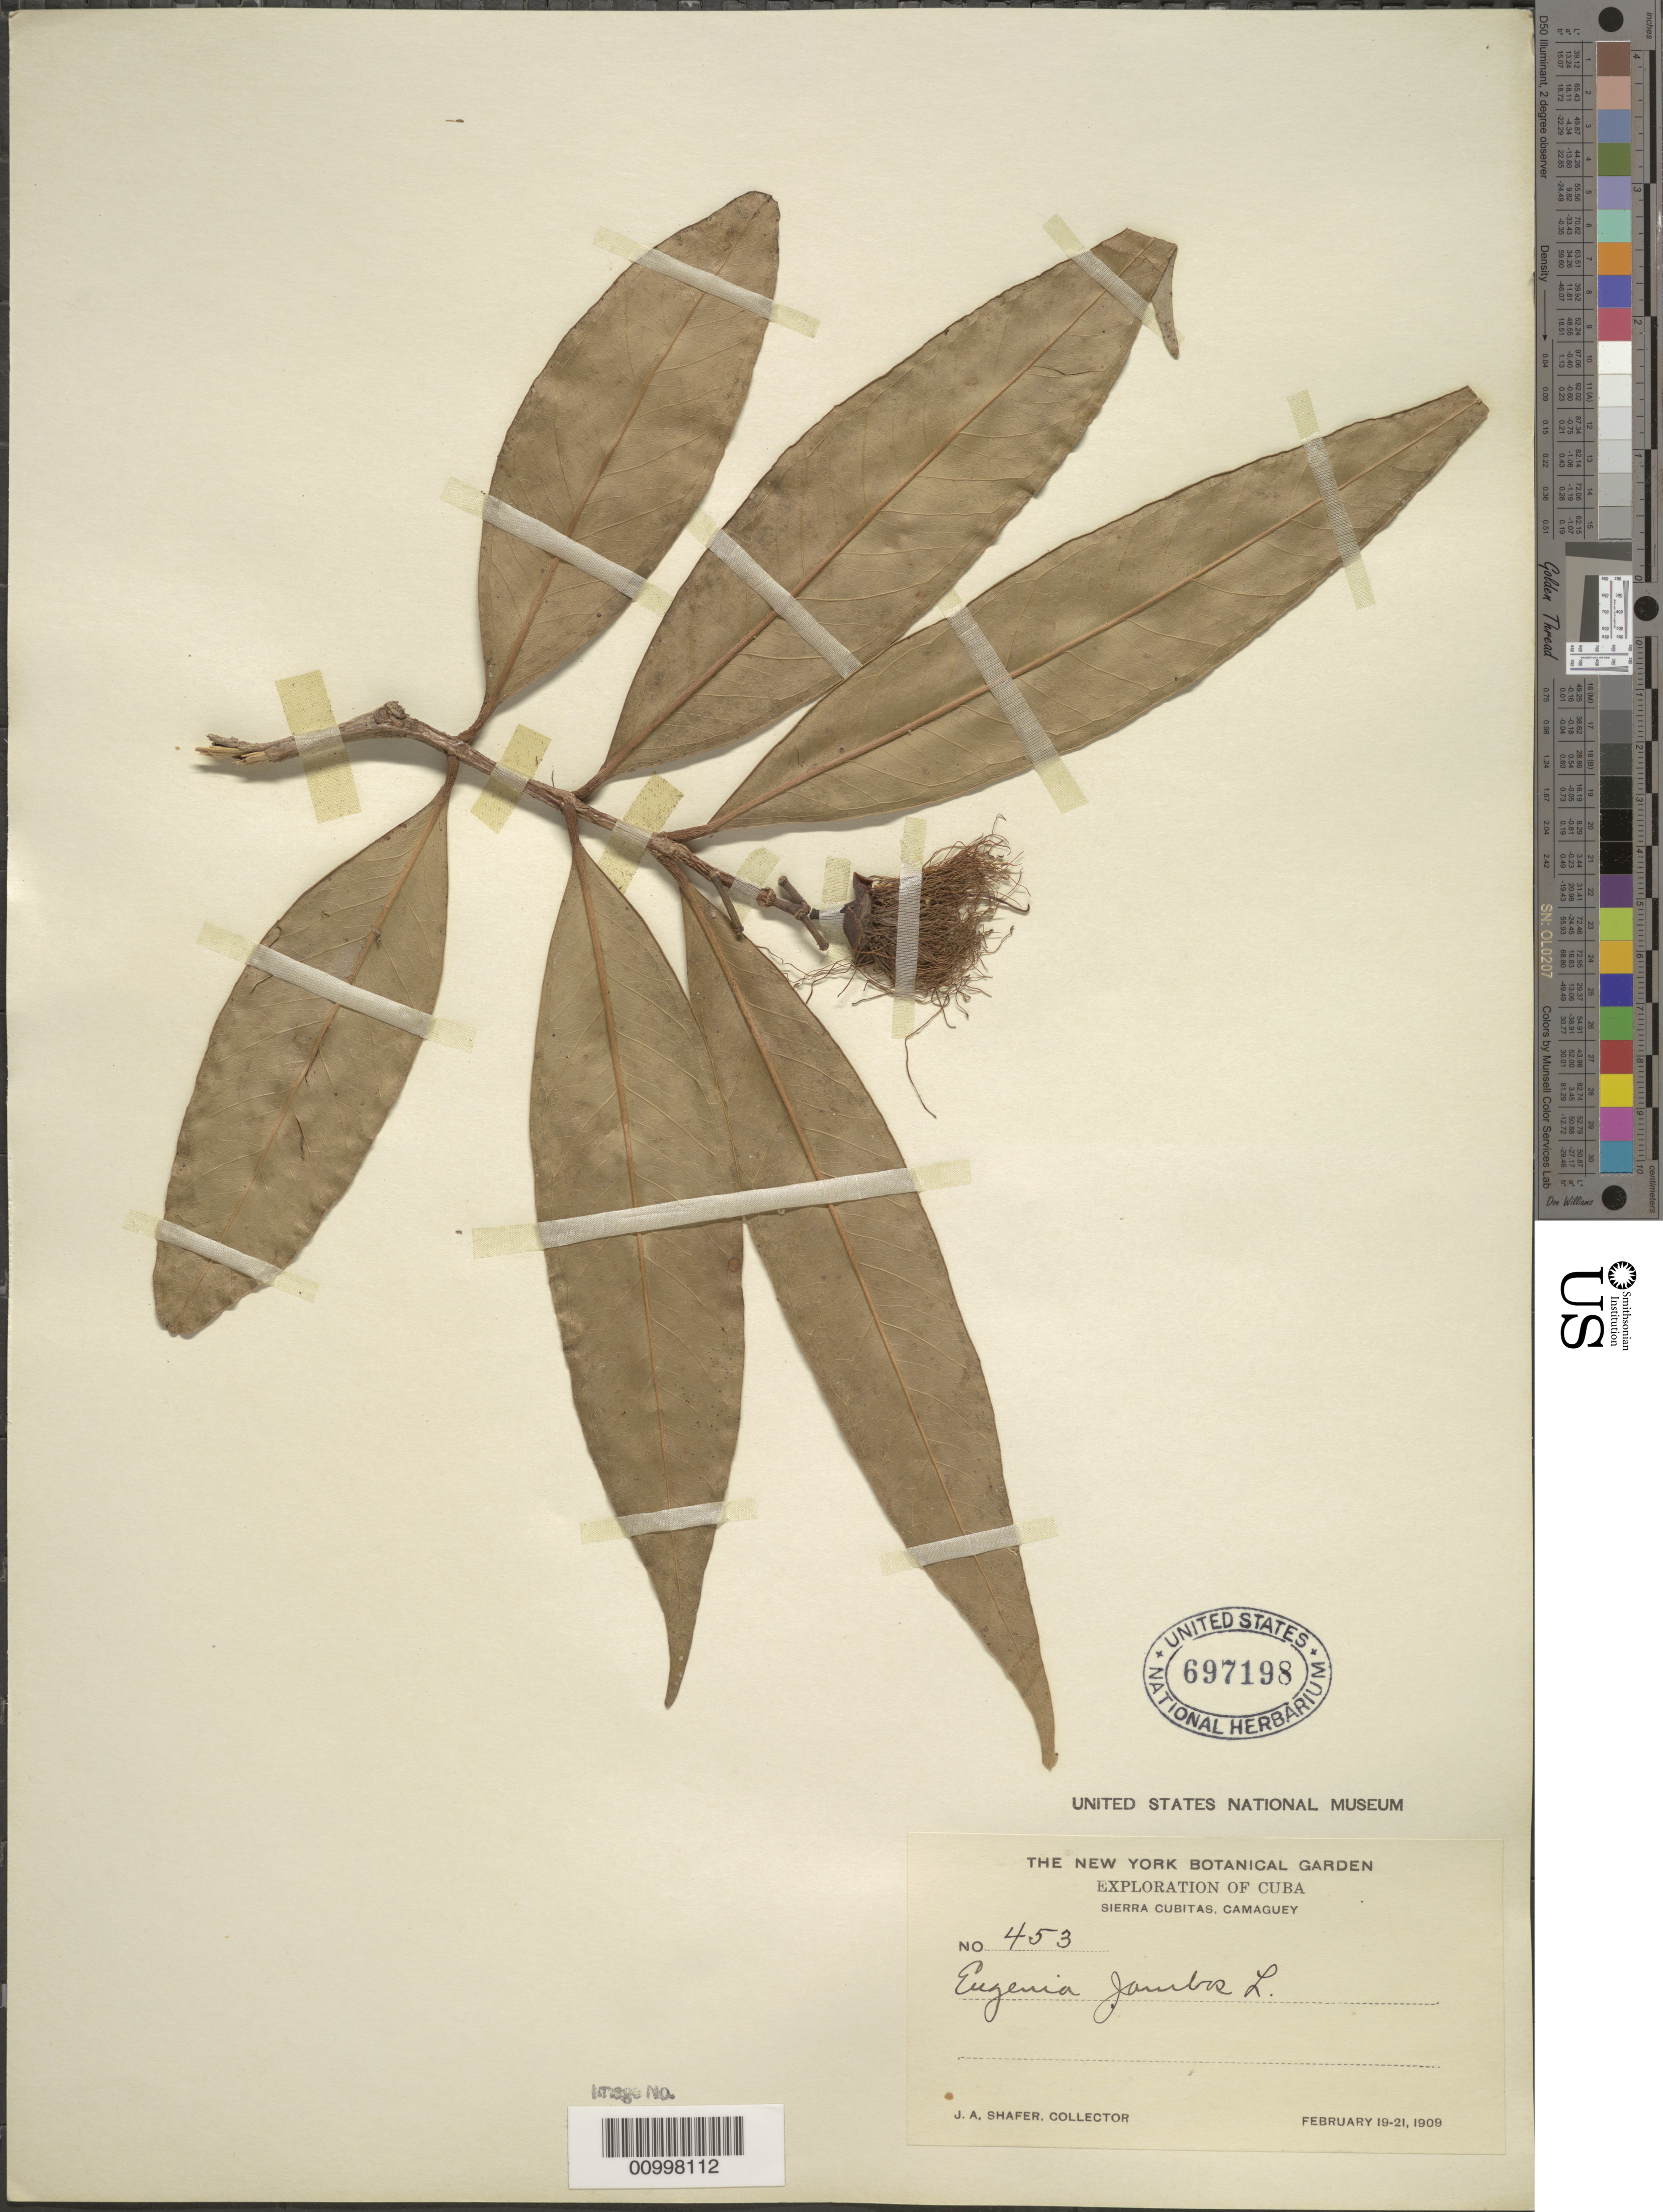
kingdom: Plantae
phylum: Tracheophyta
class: Magnoliopsida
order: Myrtales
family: Myrtaceae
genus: Syzygium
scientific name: Syzygium jambos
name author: (L.) Alston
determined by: Strong, Mark T., (BOT), Smithsonian Institution - National Museum of Natural History (UNITED STATES)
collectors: J. A. Shafer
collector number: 453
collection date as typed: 19 Feb 1909 to 21 Feb 1909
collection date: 1909-02-19/1909-02-21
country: Cuba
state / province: Camagüey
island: Cuba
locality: Sierra Cubitas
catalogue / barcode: US 697198